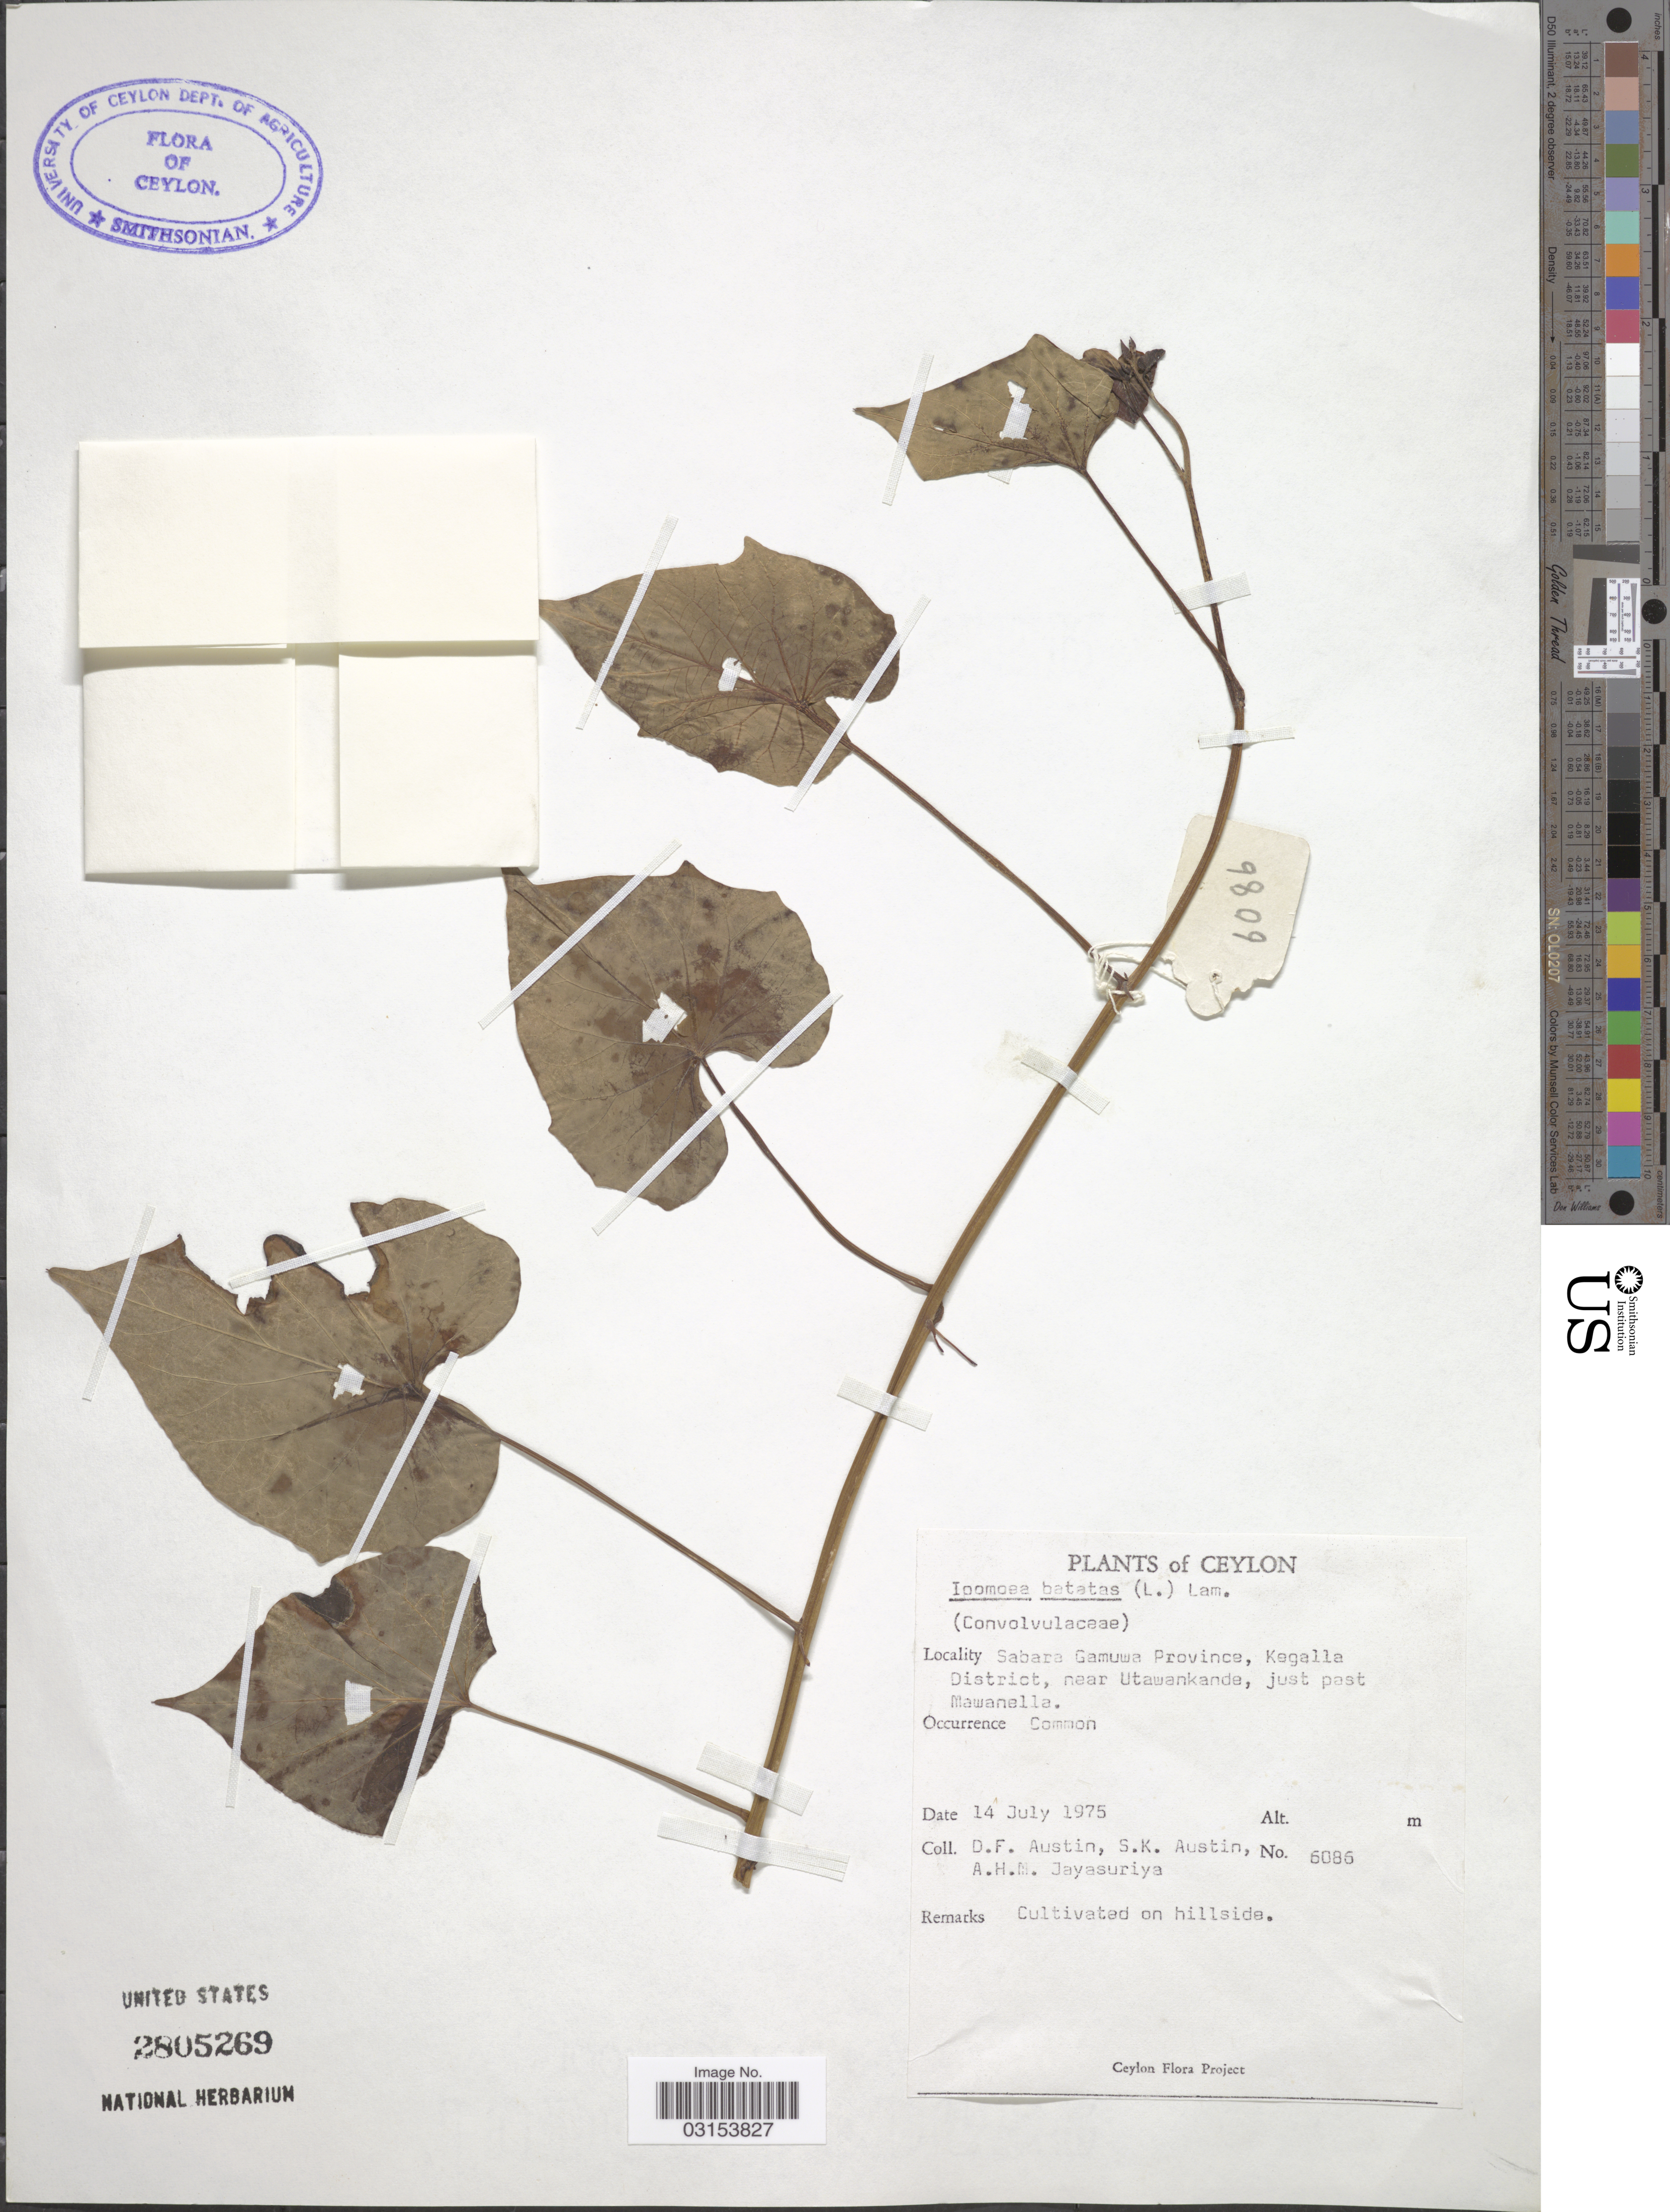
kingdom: Plantae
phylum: Tracheophyta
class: Magnoliopsida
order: Solanales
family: Convolvulaceae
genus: Ipomoea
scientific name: Ipomoea batatas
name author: (L.) Lam.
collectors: D. Austin, S. Austin & A. H. Jayasuriya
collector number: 6086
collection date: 1975-07-14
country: Sri Lanka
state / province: Sabaragamuwa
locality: Ceylon. Kegalla District, near Utawankande, just past Mawanella.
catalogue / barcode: US 2805269